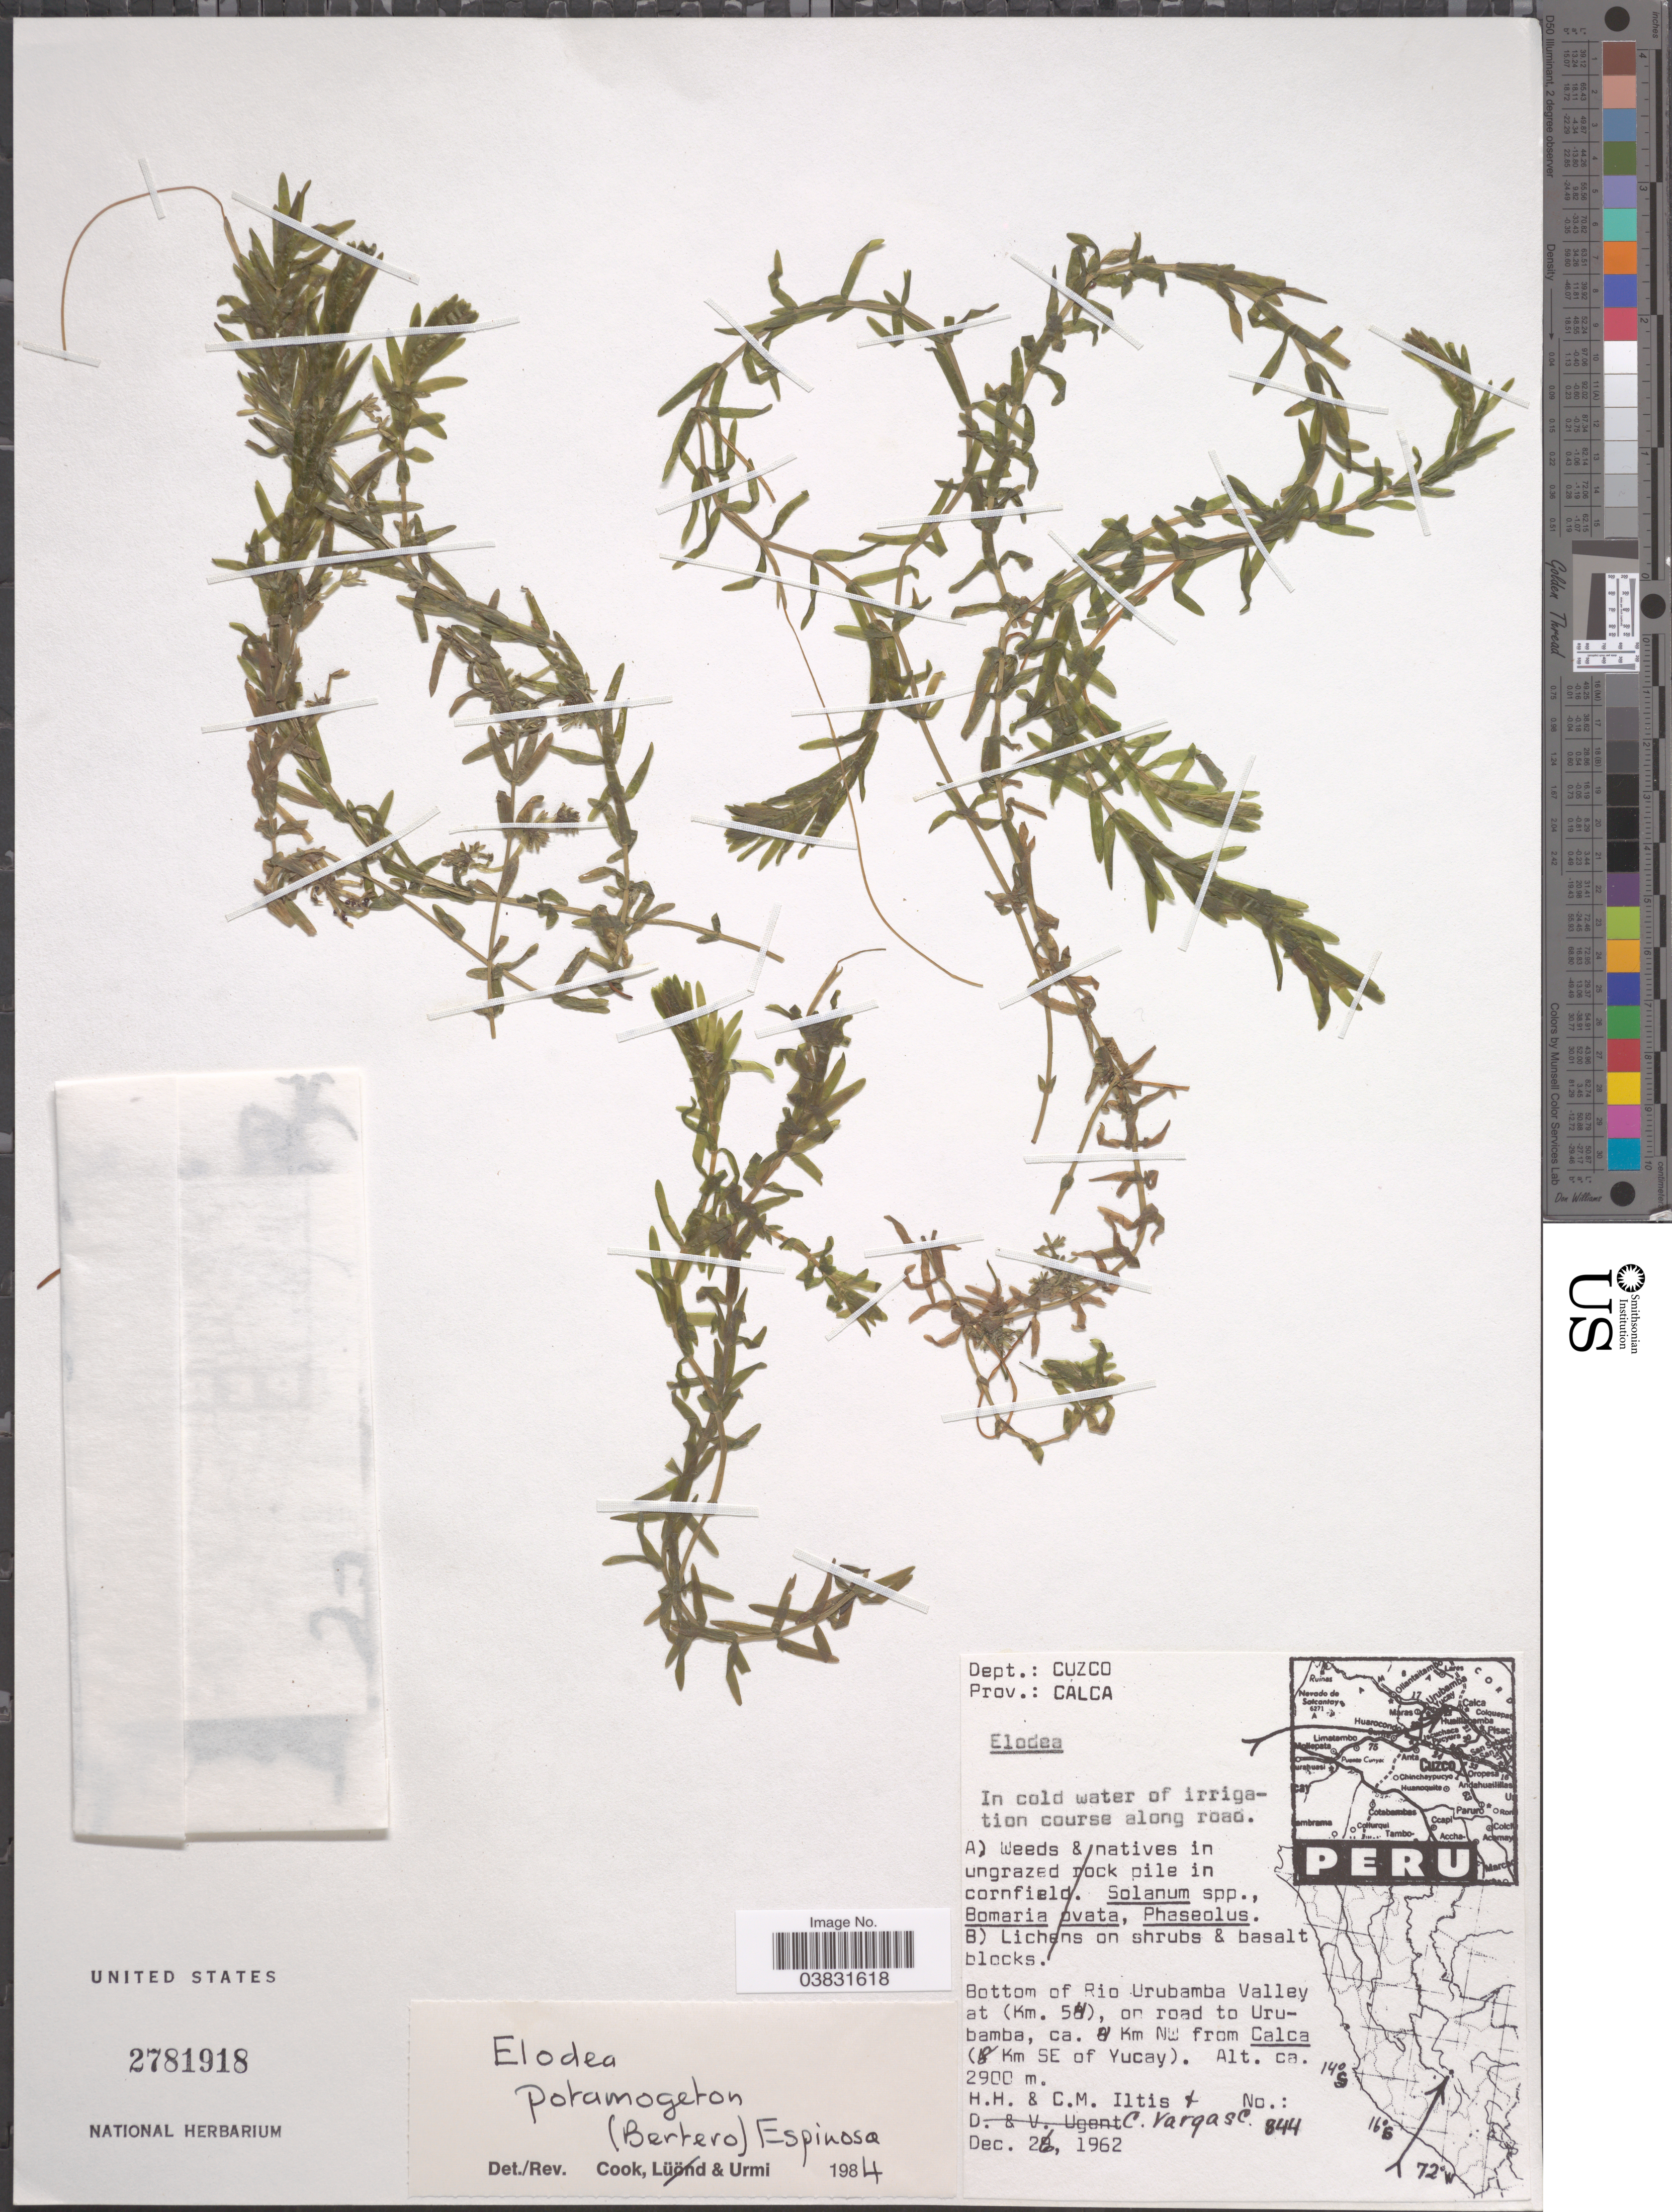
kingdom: Plantae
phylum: Tracheophyta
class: Liliopsida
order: Alismatales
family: Hydrocharitaceae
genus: Elodea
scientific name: Elodea potamogeton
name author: (Bertero) Espinosa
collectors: H. H. Iltis, C. M Iltis & C. Vargas Calderón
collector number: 844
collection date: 1962-12-26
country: Peru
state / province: Cusco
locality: Dept.: Cuzco. Prov.: Calca. Bottom of Rio Urubamba Valley at (Km. 54), on road to Urubamba, ca. 4 km NW from Calca (8 Km SE of Yucay).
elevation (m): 2900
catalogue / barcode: US 2781918